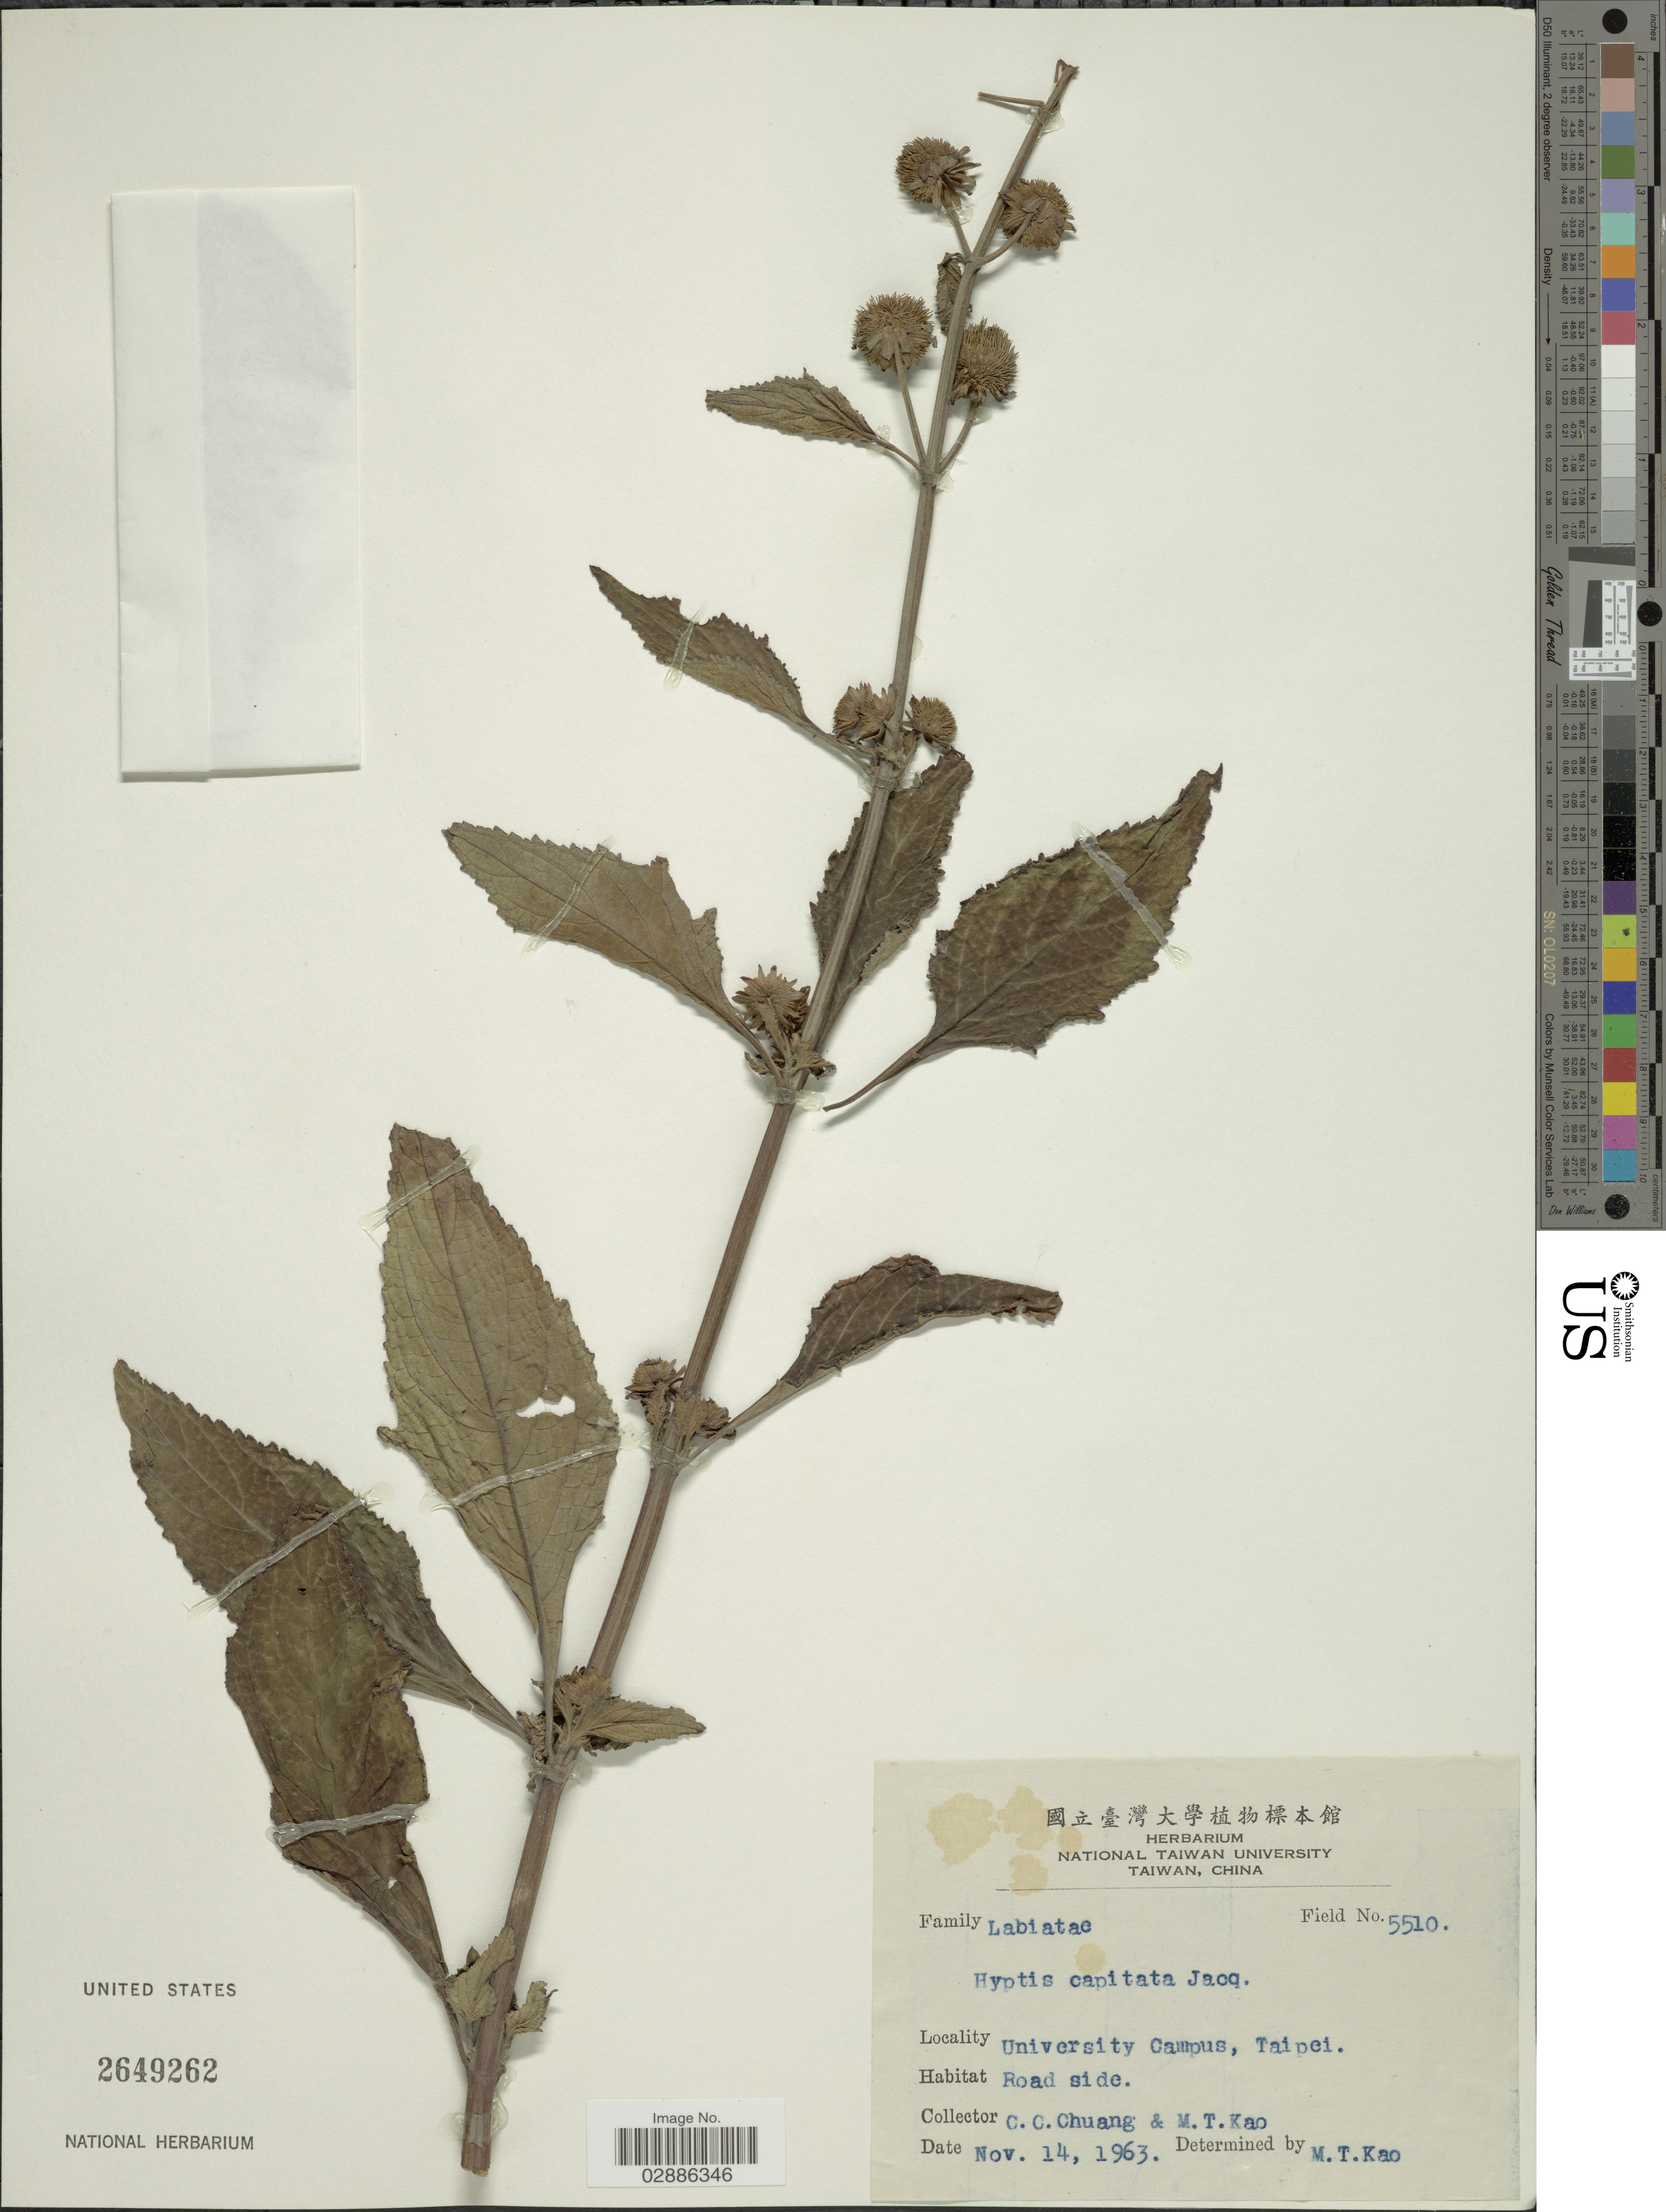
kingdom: Plantae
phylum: Tracheophyta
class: Magnoliopsida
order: Lamiales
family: Lamiaceae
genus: Hyptis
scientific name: Hyptis rhomboidea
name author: M. Martens & Galeotti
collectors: C. C. Chuang & M. T. Kao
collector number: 5510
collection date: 1963-11-14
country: Taiwan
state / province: Taipei City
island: Taiwan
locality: University Campus, Taipei.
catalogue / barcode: US 2649262